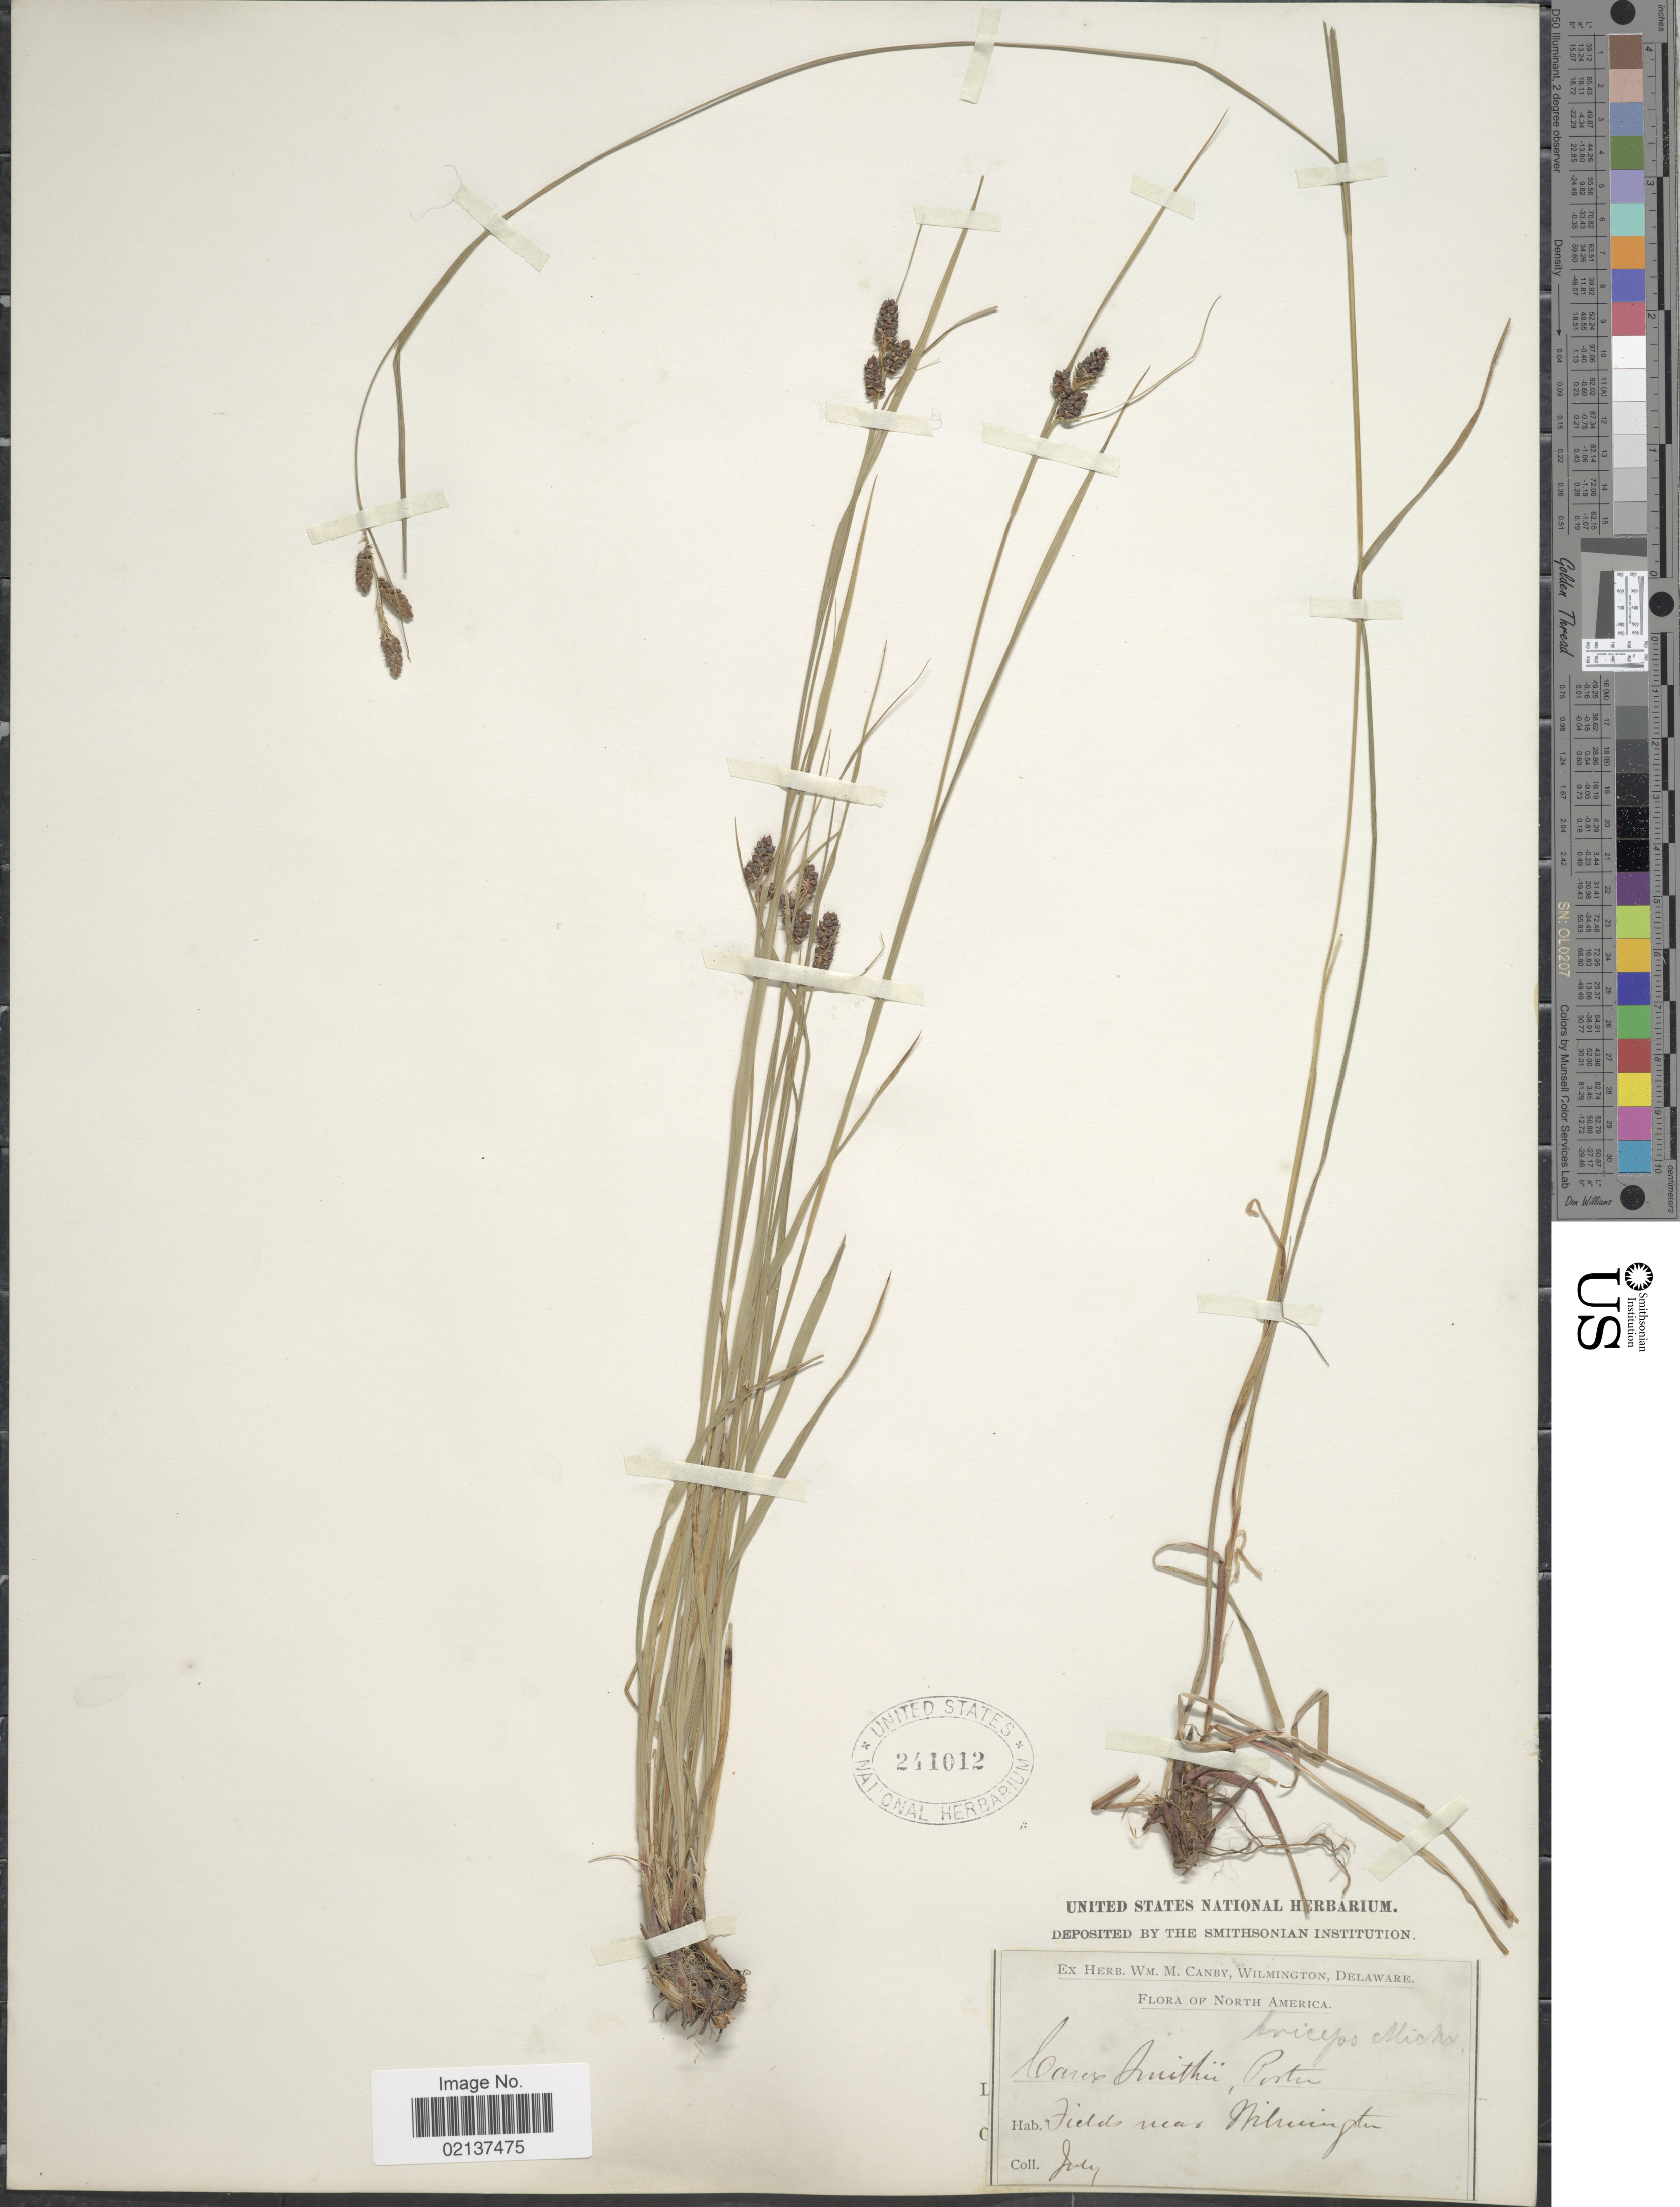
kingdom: Plantae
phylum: Tracheophyta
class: Liliopsida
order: Poales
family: Cyperaceae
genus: Carex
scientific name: Carex hirsutella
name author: Mack.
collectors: ex herb. W.M. Canby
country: United States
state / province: Delaware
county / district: New Castle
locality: Fields near Wilmington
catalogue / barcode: US 241012